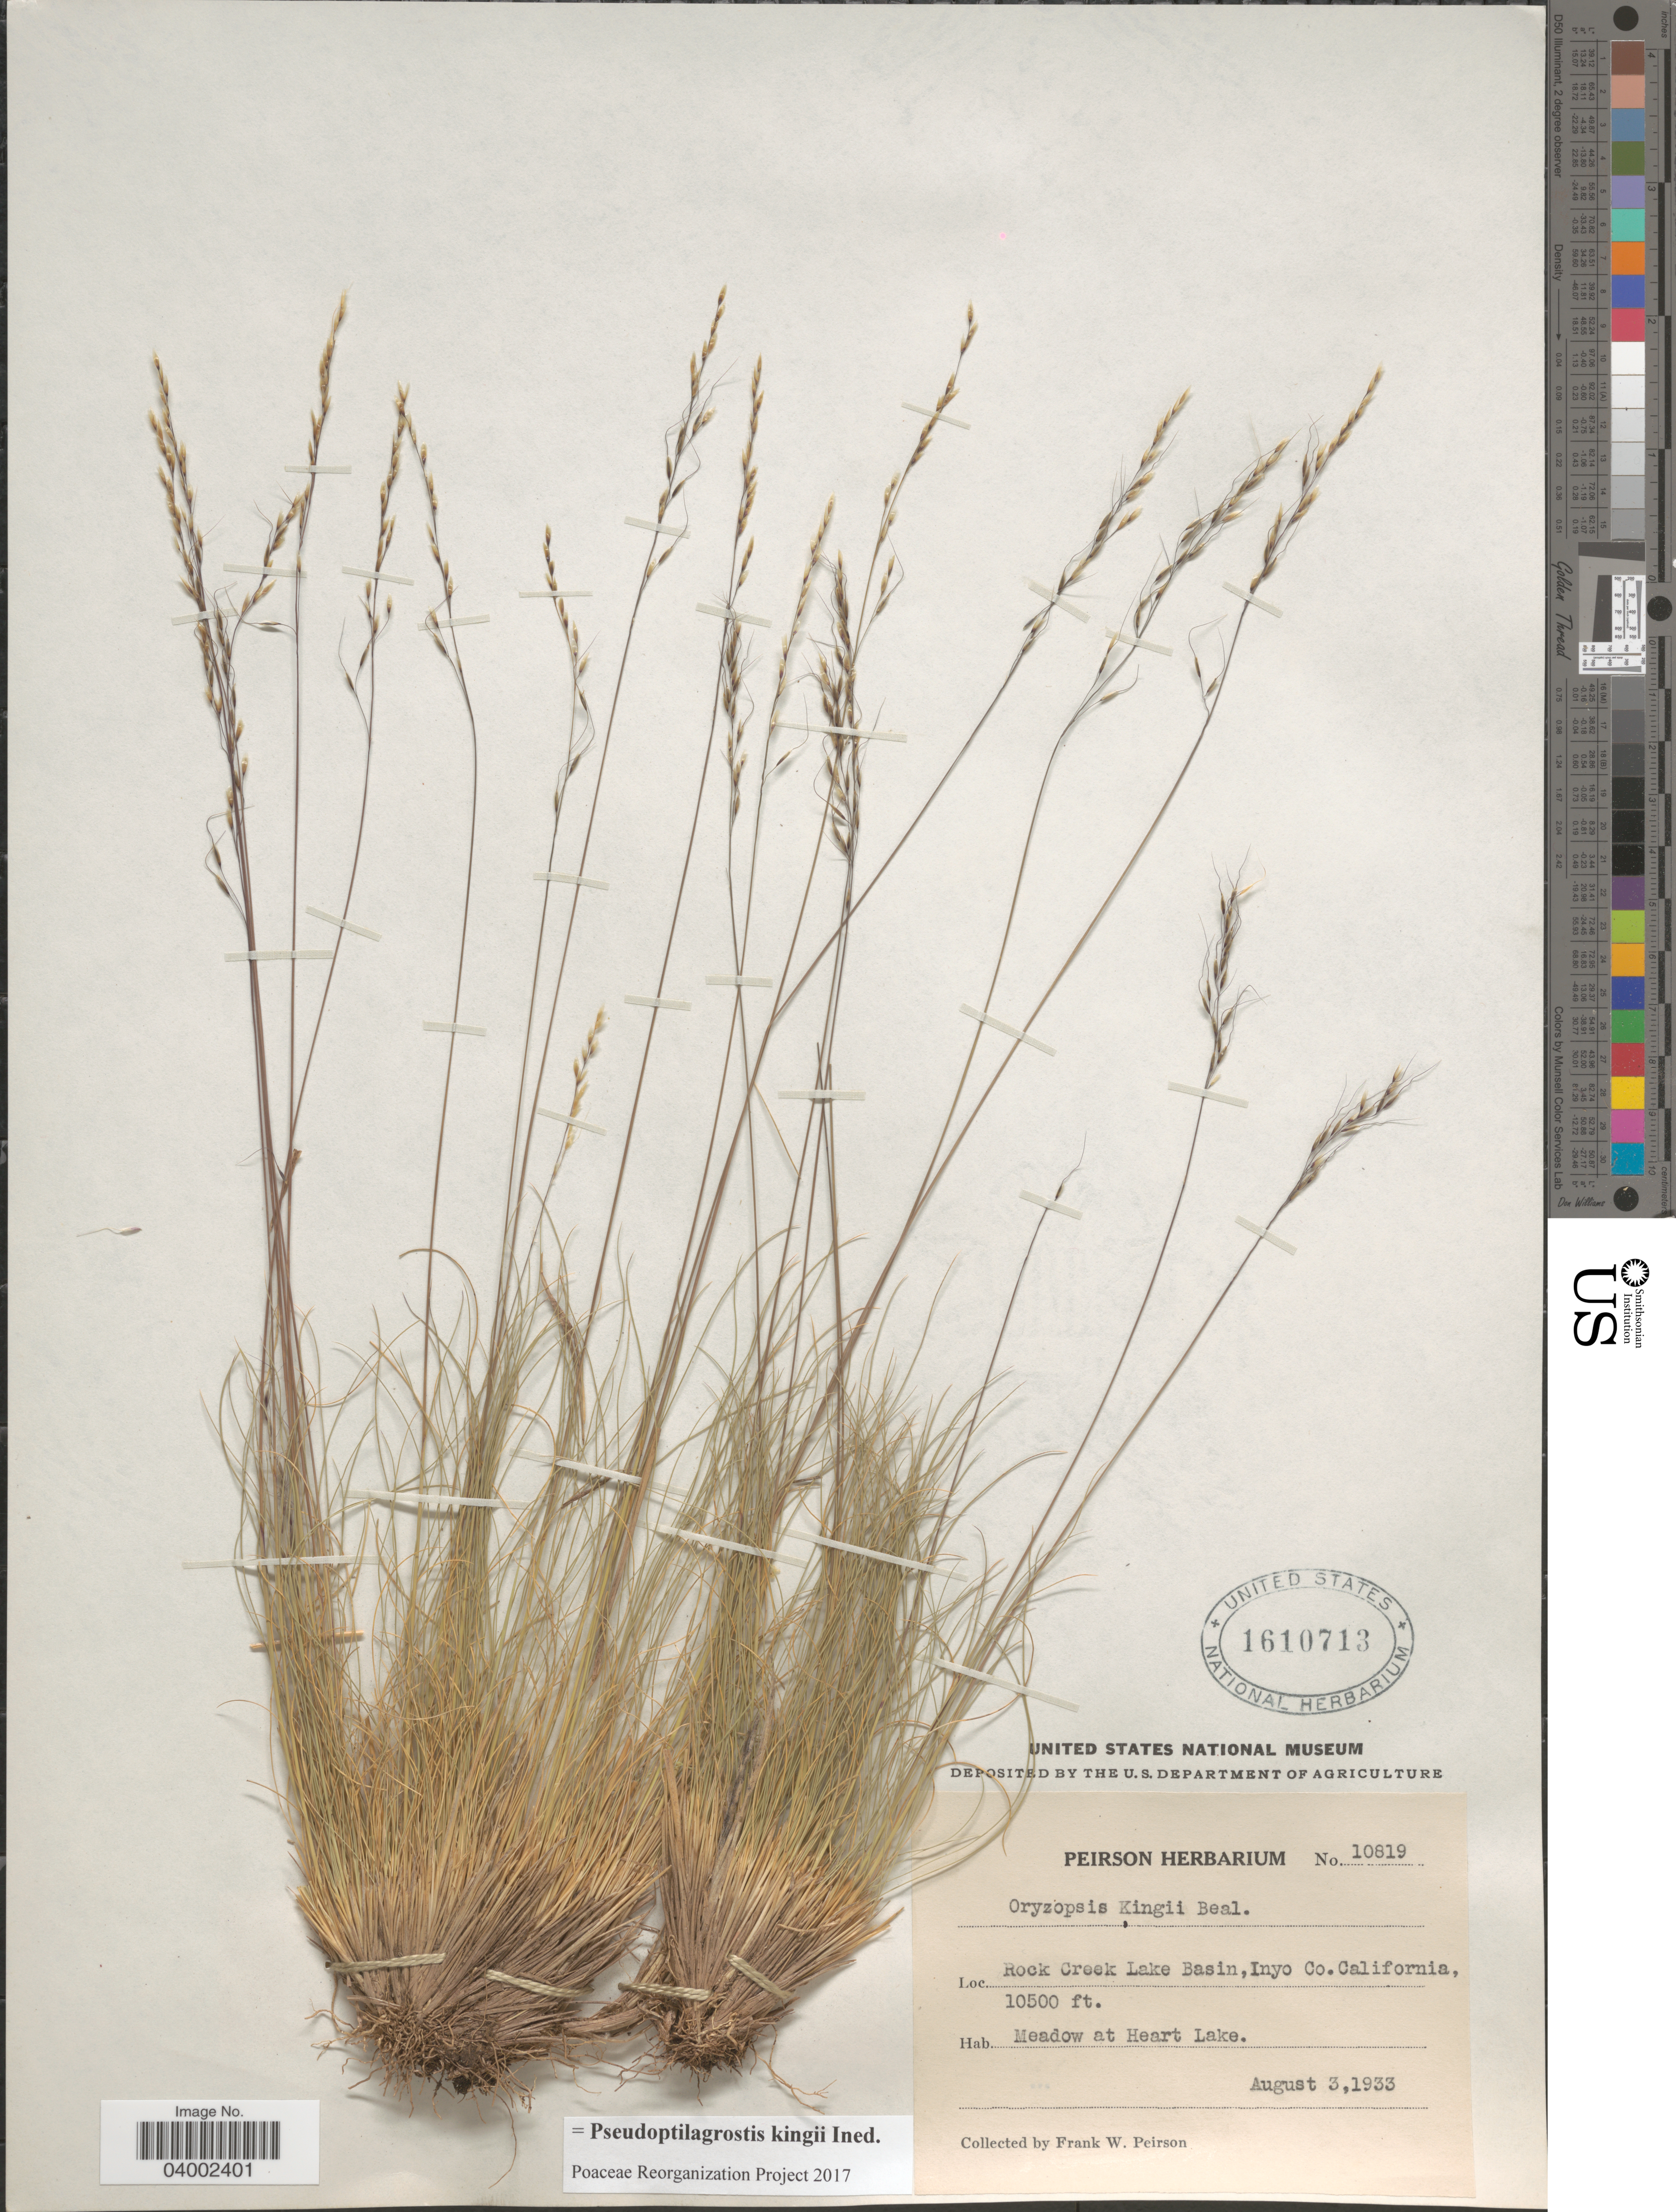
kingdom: Plantae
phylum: Tracheophyta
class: Liliopsida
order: Poales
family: Poaceae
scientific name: Pseudoptilagrostis kingii ined.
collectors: F. Peirson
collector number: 10819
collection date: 1933-08-03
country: United States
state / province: California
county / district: Inyo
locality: Rock Creek Lake Basin, Inyo Co. Meadow at Heart Lake.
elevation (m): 3200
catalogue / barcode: US 1610713